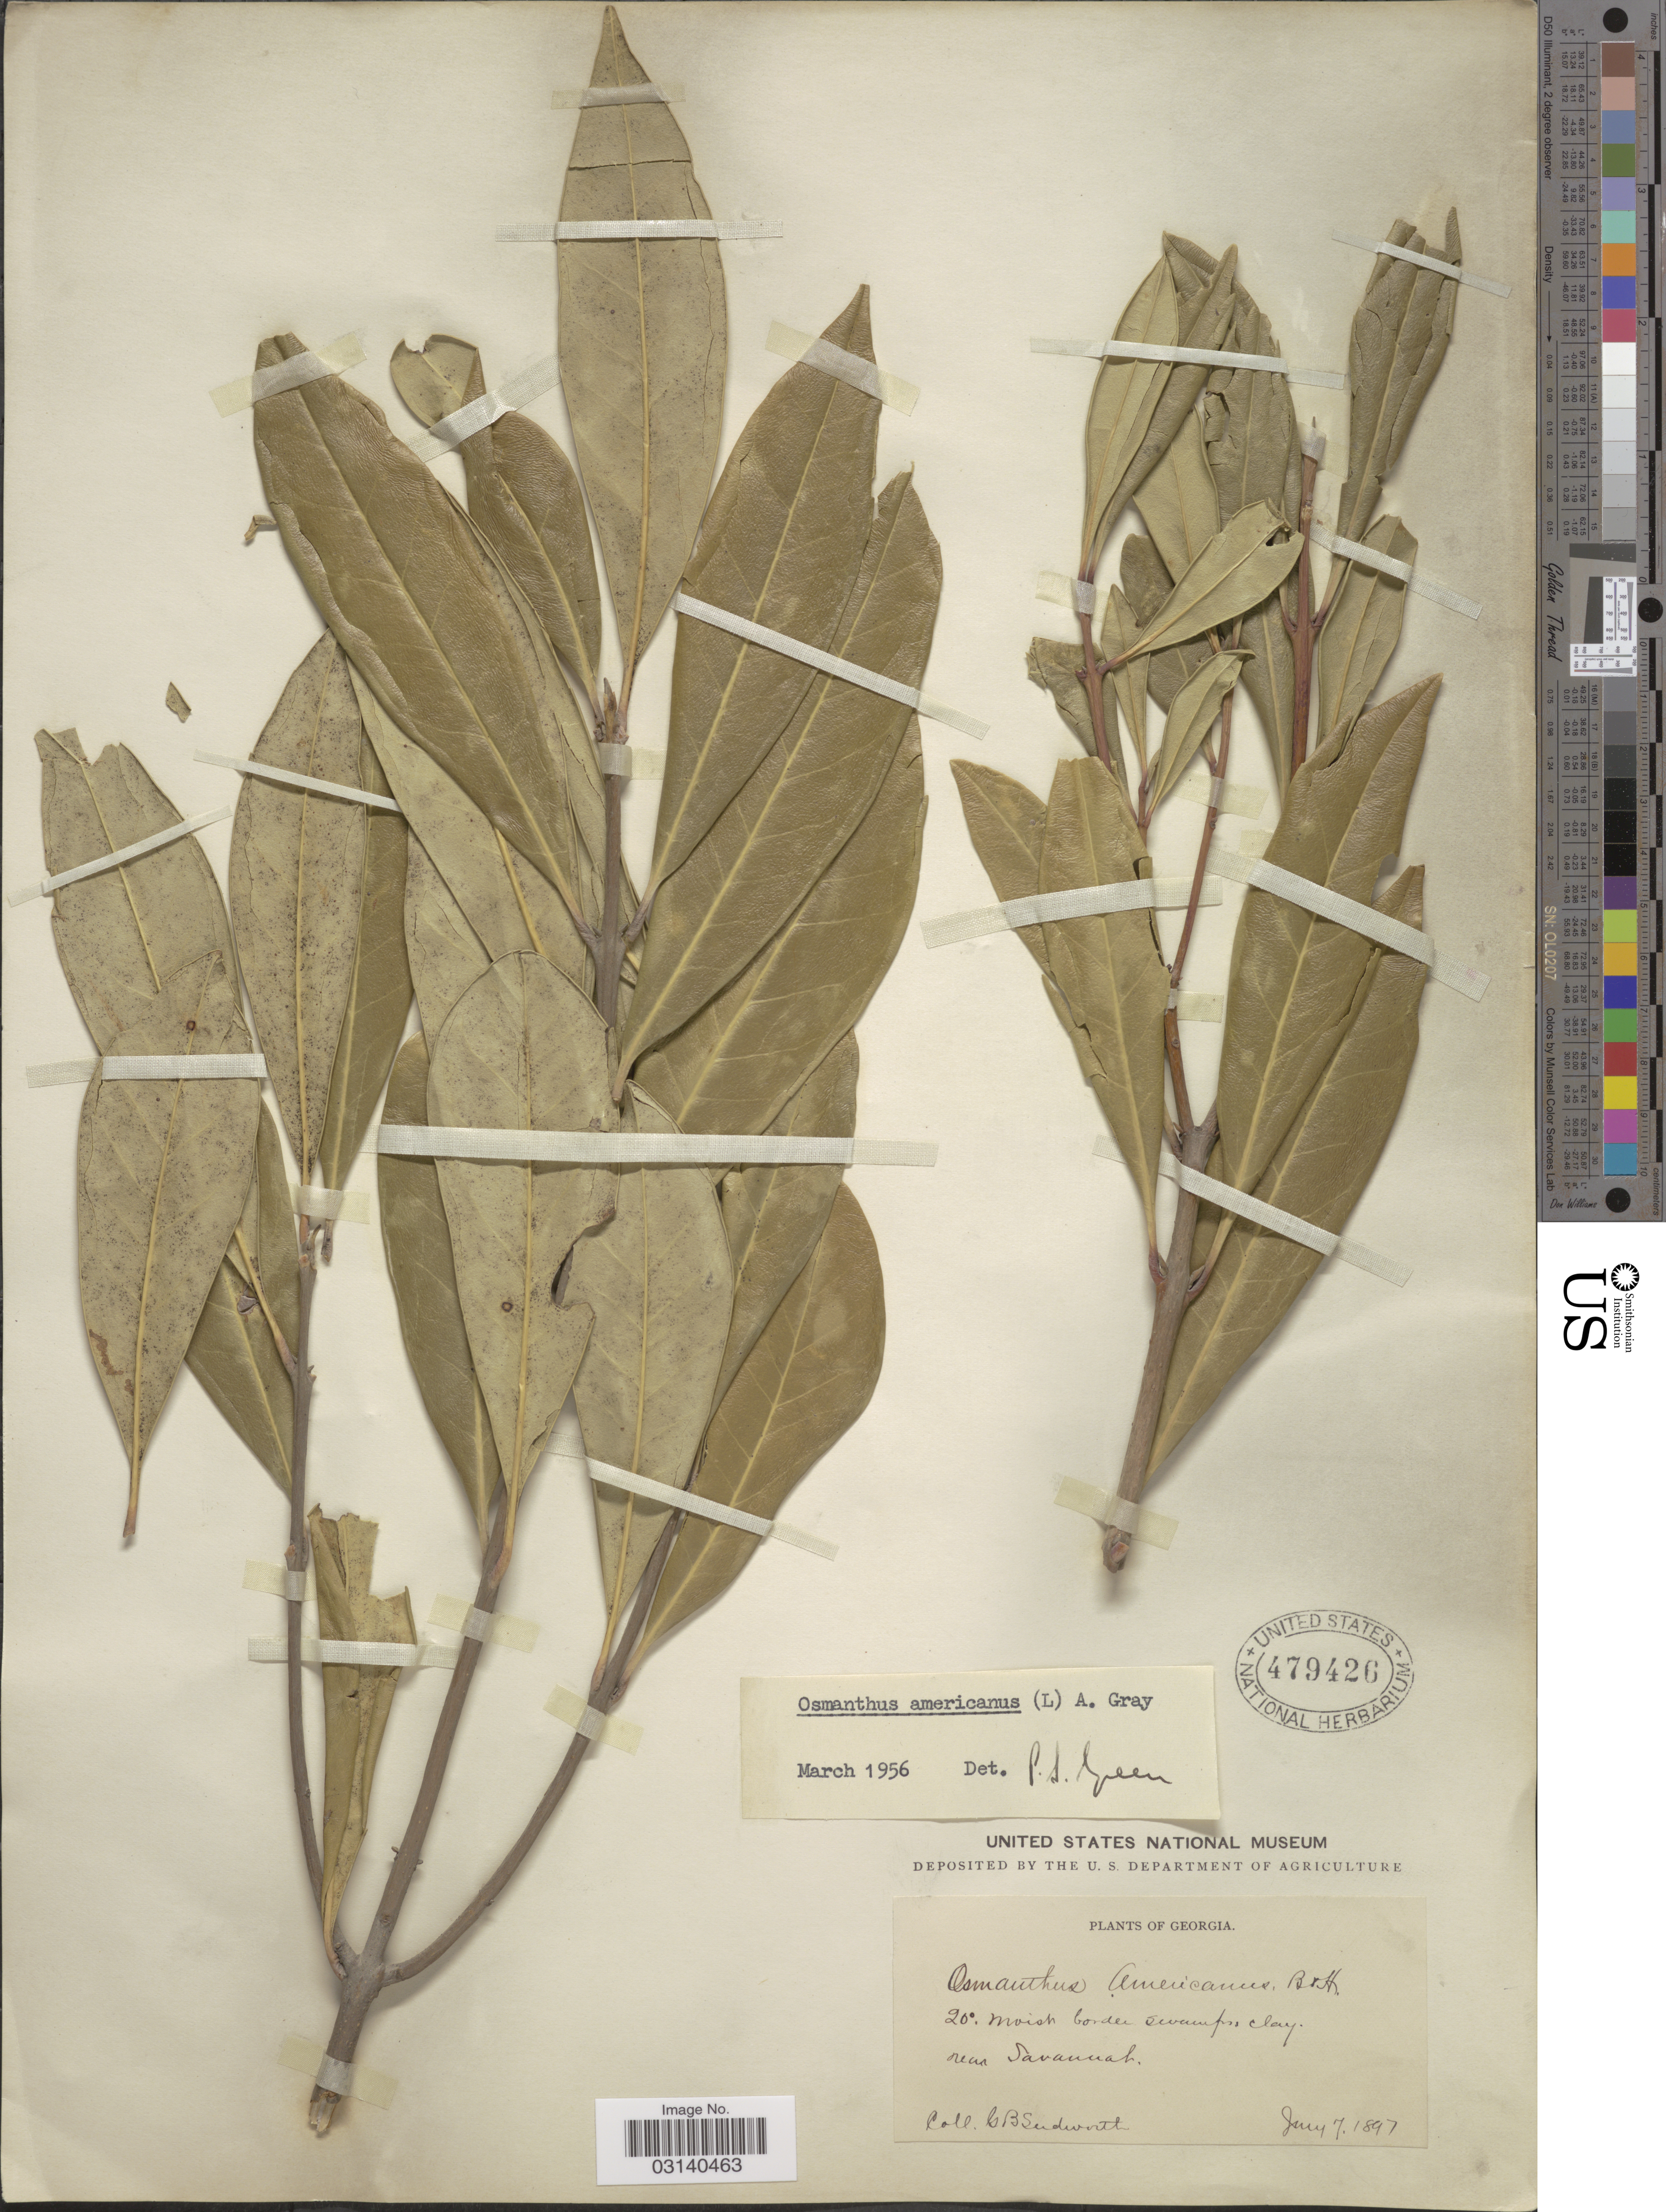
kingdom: Plantae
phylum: Tracheophyta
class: Magnoliopsida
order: Lamiales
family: Oleaceae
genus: Osmanthus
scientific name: Osmanthus americanus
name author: (L.) A. Gray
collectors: G. B. Sudworth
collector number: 20*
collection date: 1897-07-07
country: United States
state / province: Georgia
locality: Near Savannah.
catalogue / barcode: US 479426